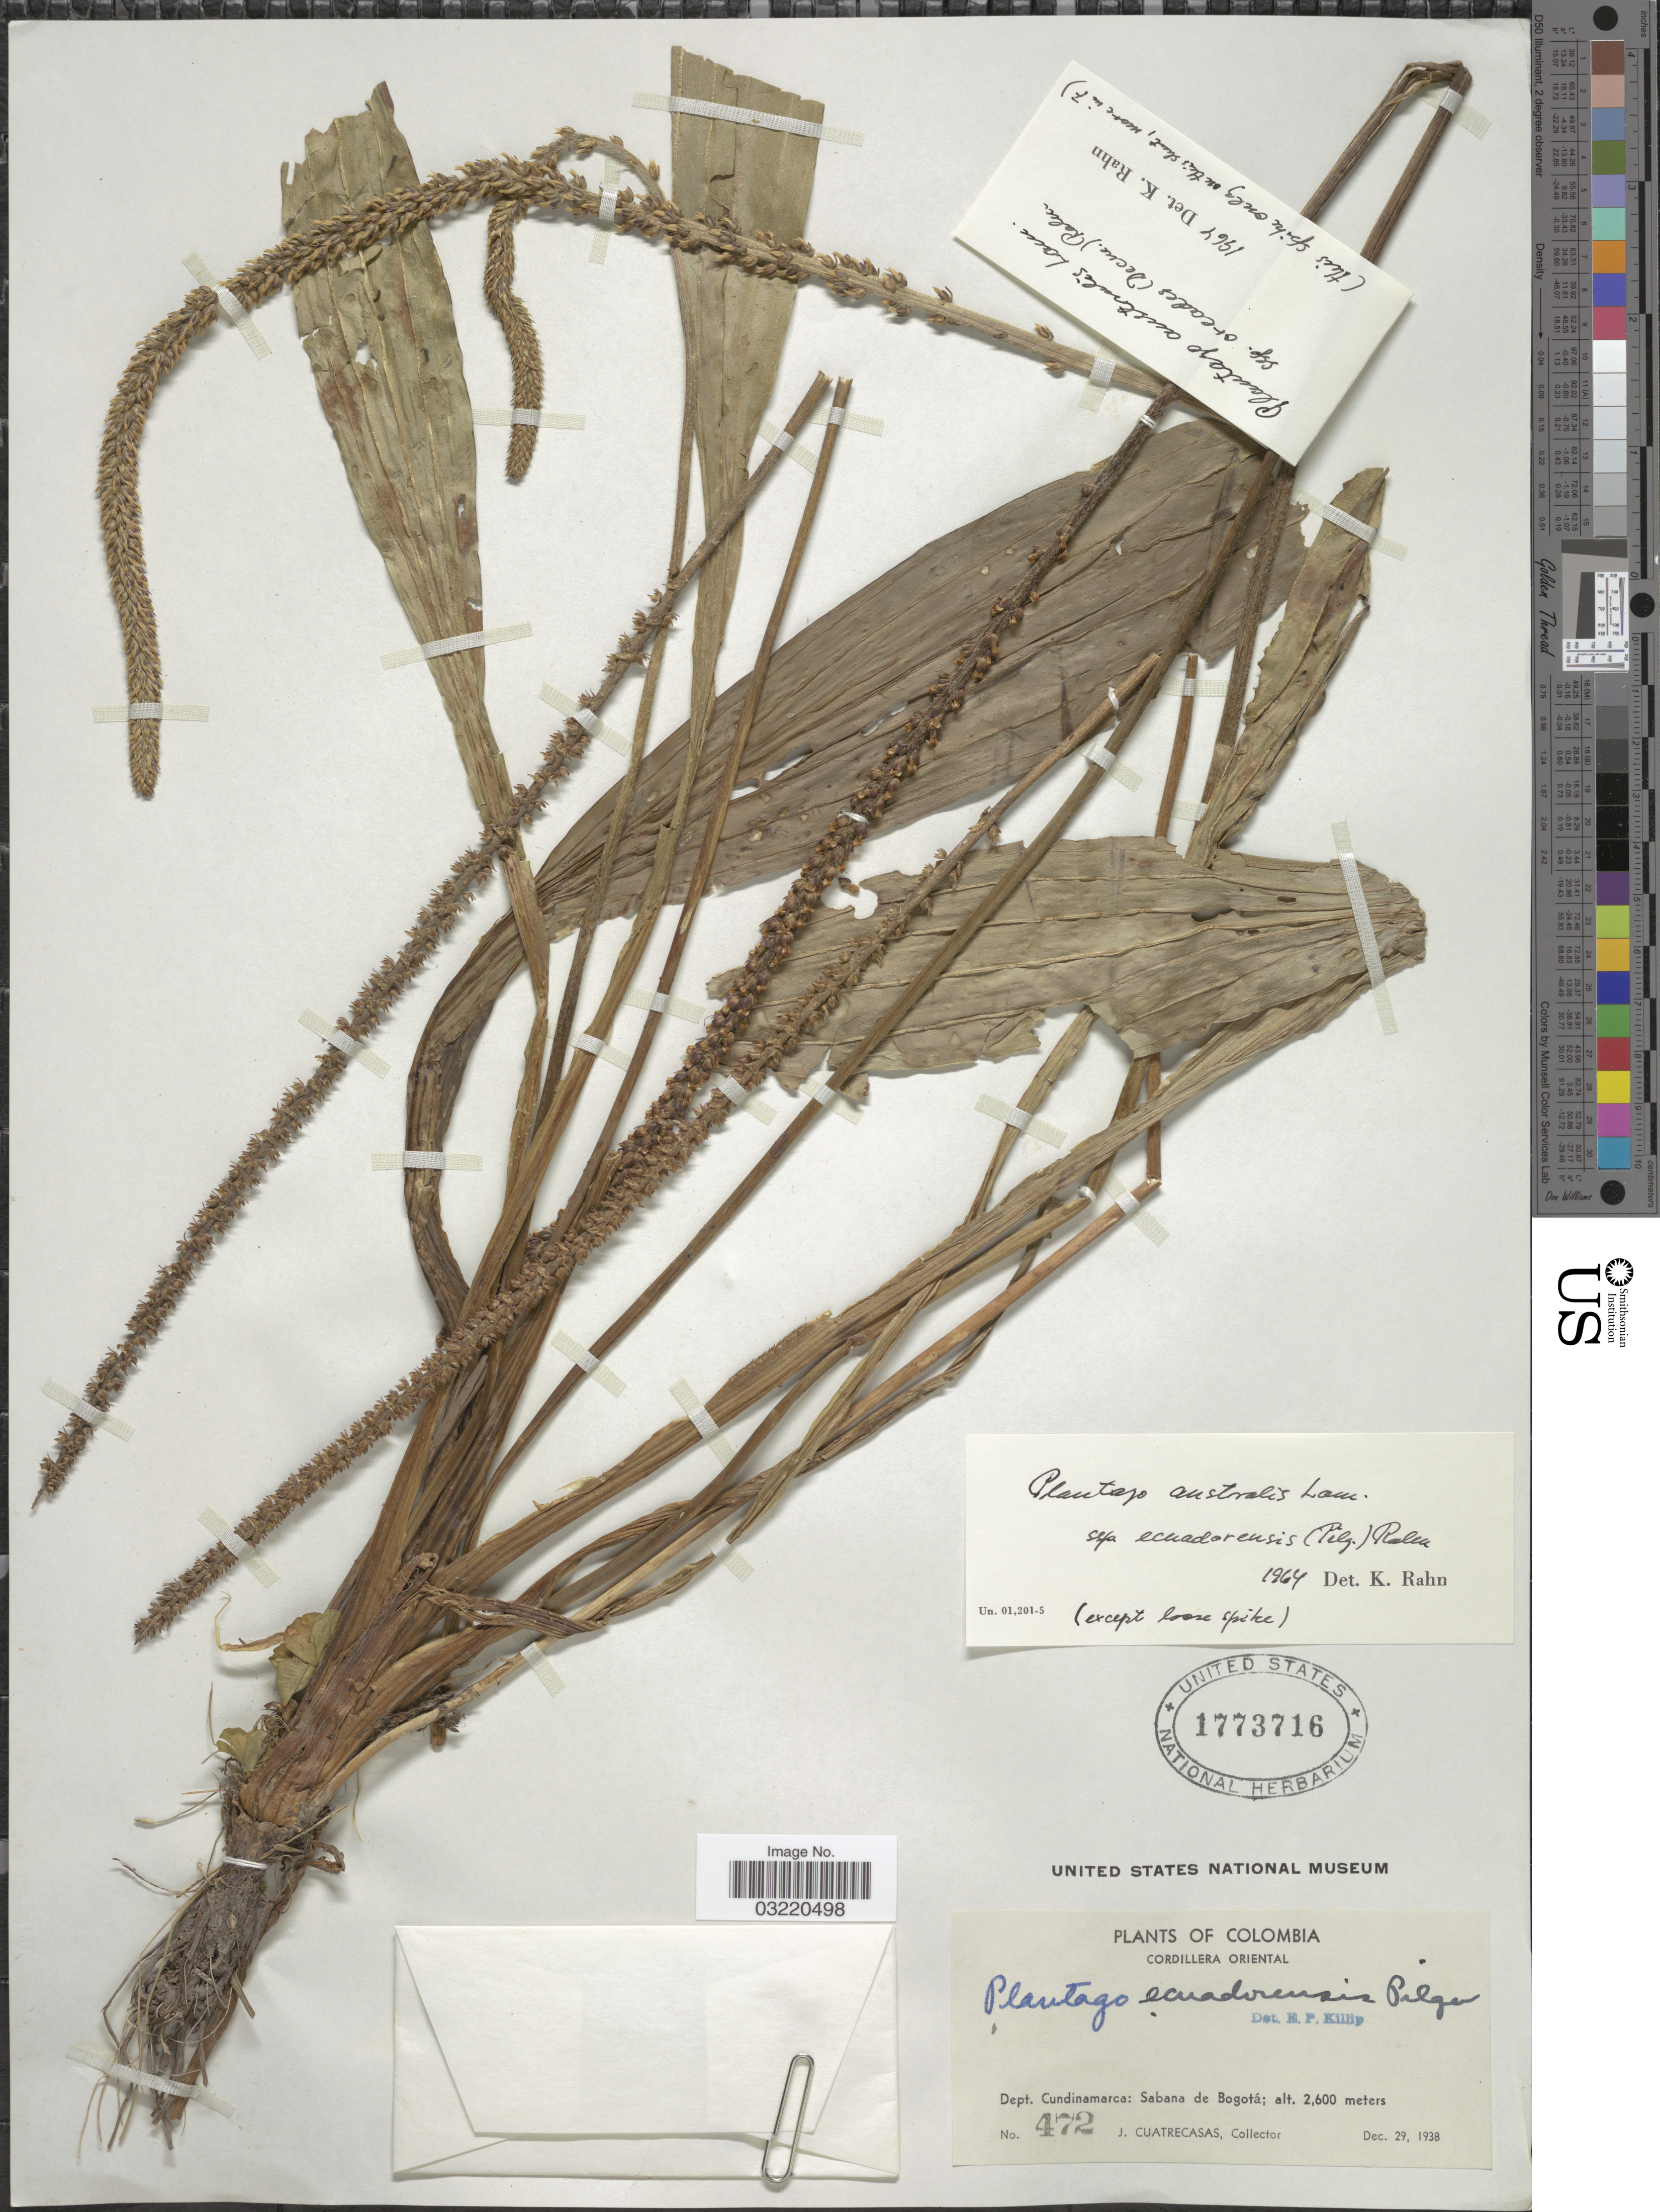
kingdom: Plantae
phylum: Tracheophyta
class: Magnoliopsida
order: Lamiales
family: Plantaginaceae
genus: Plantago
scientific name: Plantago australis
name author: Lam.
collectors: J. Cuatrecasas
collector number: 472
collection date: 1938-12-29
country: Colombia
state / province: Cundinamarca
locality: Cordillera Oriental. Dept. Cundinamarca: Sabana de Bogotá.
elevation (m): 2600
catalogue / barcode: US 1773716